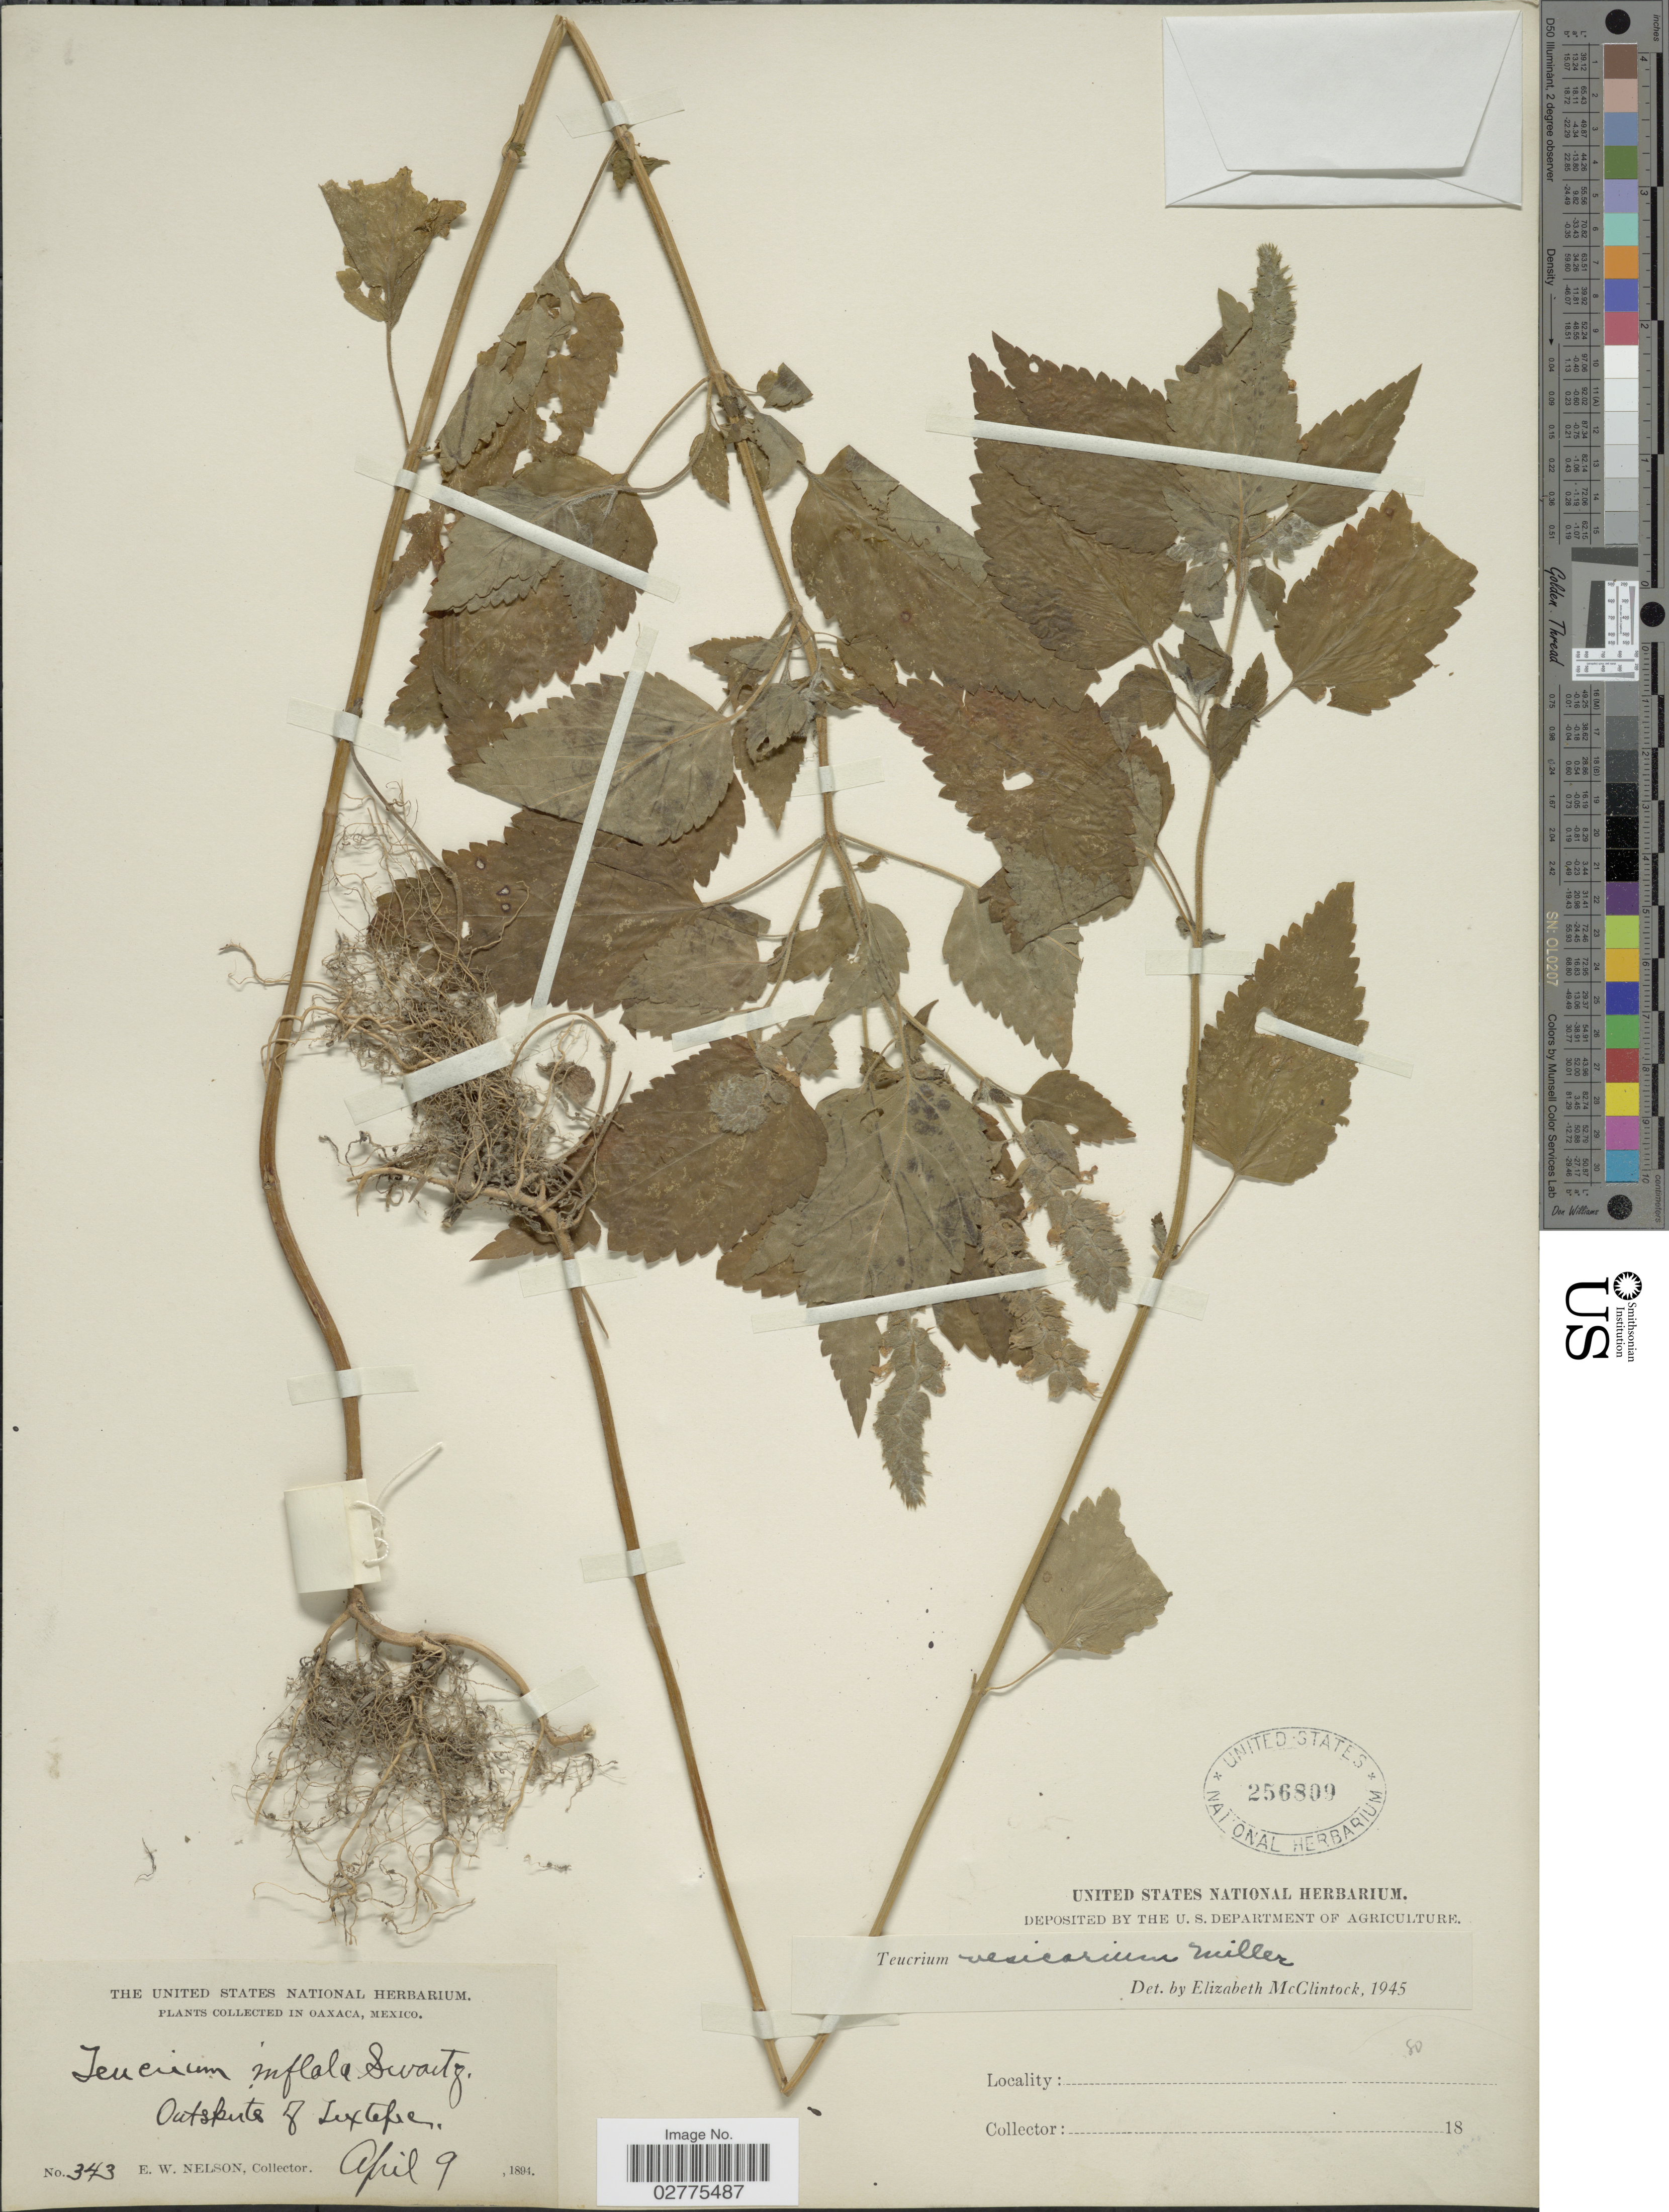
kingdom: Plantae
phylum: Tracheophyta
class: Magnoliopsida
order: Lamiales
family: Lamiaceae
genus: Teucrium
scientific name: Teucrium vesicarium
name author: Mill.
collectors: E. W. Nelson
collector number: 343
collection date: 1894-04-09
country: Mexico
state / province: Oaxaca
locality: Outskirts of Tuxtepec.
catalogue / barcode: US 256809